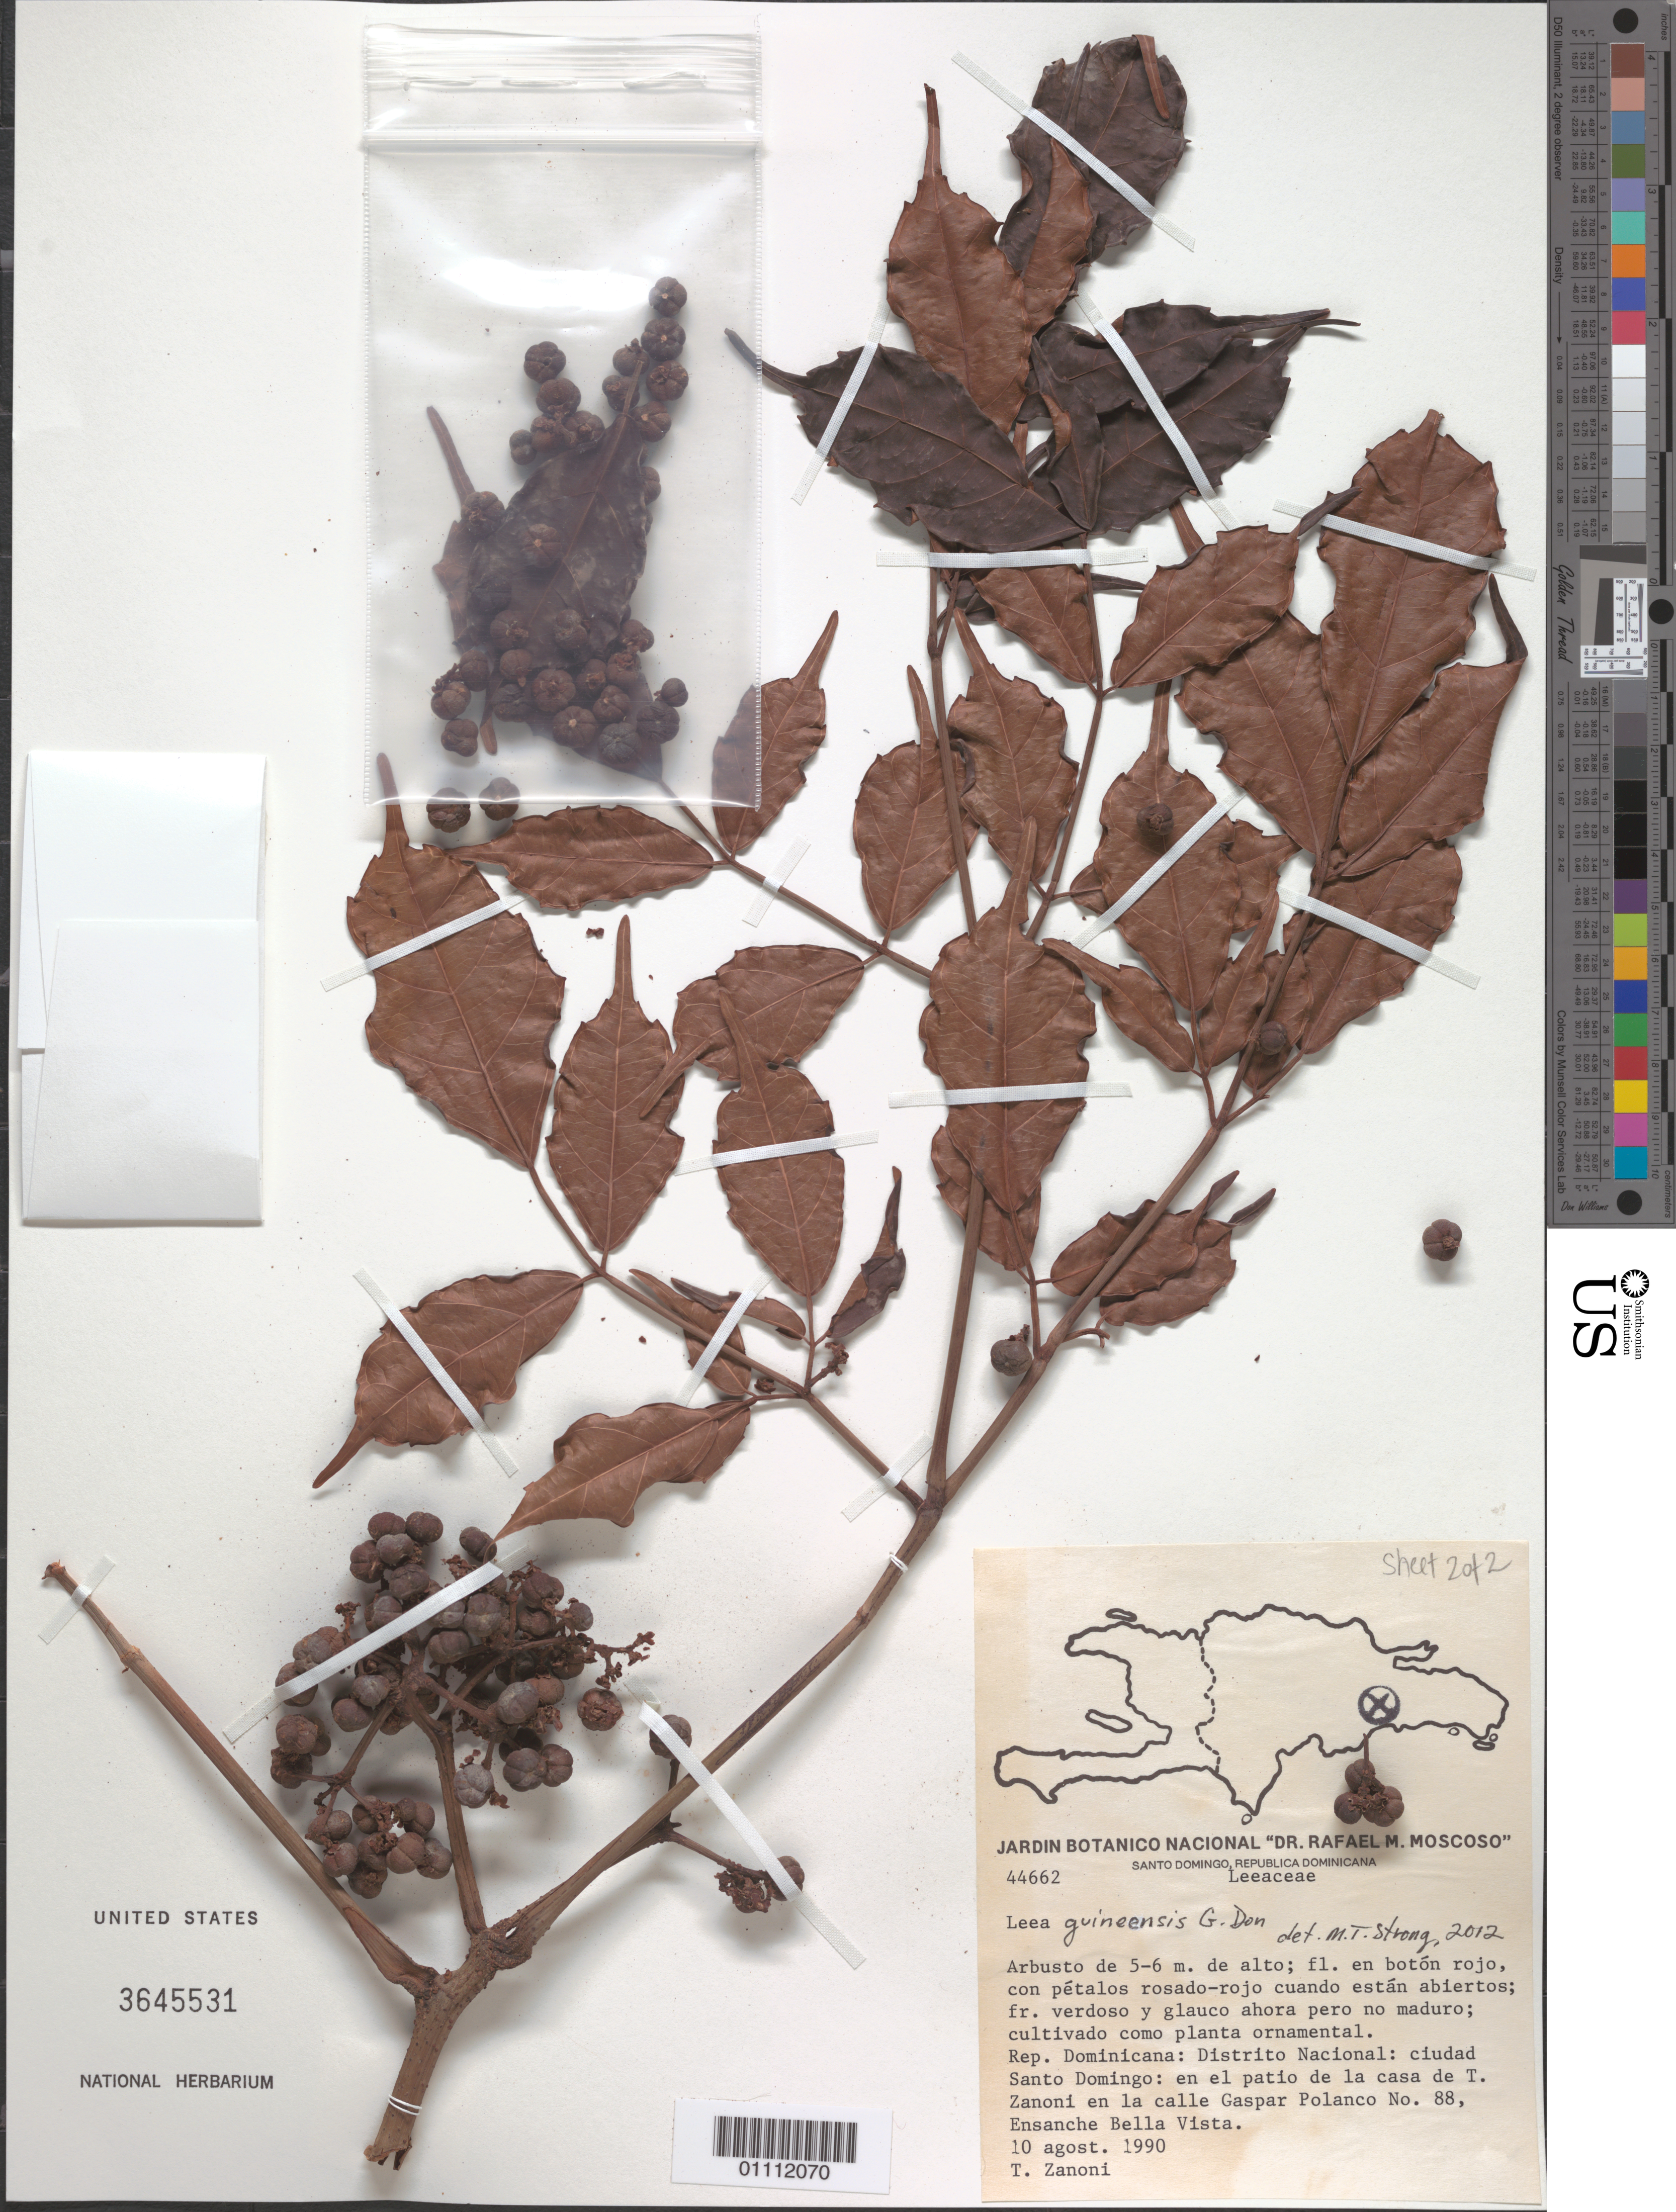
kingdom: Plantae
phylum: Tracheophyta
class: Magnoliopsida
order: Vitales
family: Vitaceae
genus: Leea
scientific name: Leea guineensis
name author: G. Don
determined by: Strong, M. T., (US), Smithsonian Institution - National Museum of Natural History (UNITED STATES)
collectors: T. A. Zanoni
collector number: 44662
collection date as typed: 10 Aug 1990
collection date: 1990-08-10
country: Dominican Republic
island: Hispaniola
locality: Ciudad Santo Domingo, en el patio de la casa de T. Zanoni en la calle Gaspar Polanco No. 88, Ensanche Bella Vista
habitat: Cultivado como planta ornamental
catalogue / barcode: US 3645531